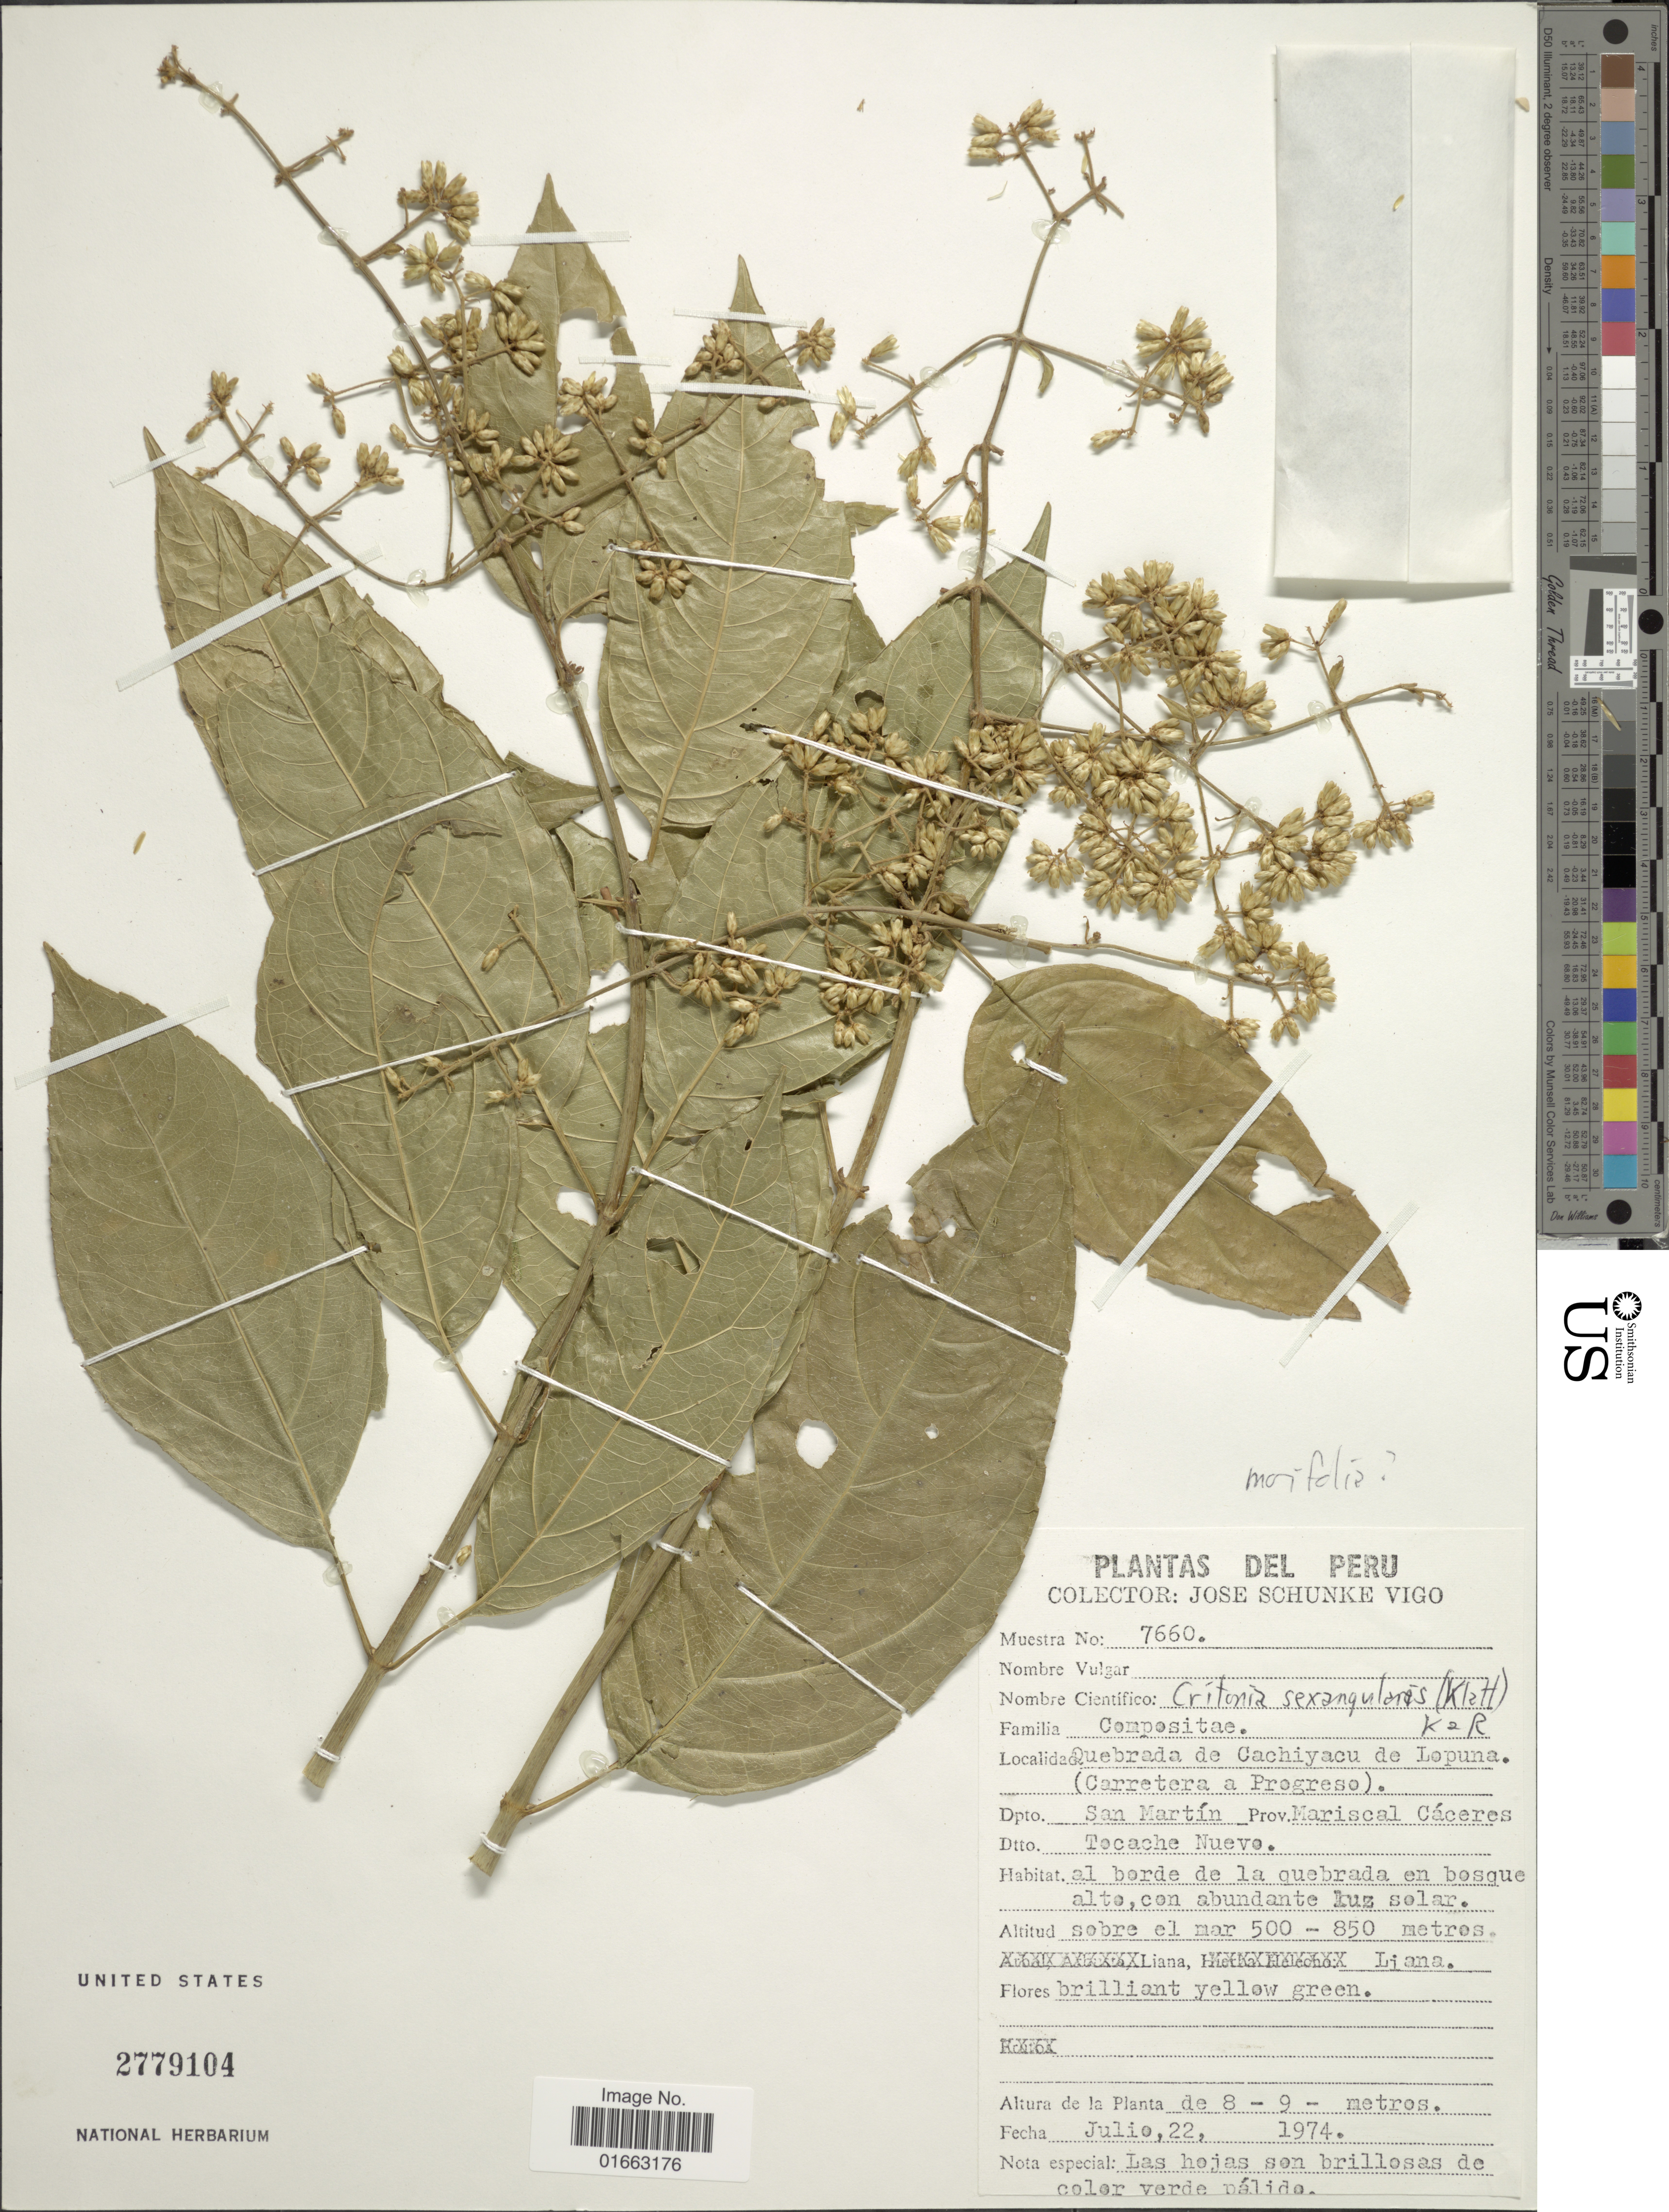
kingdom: Plantae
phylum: Tracheophyta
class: Magnoliopsida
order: Asterales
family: Asteraceae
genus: Critonia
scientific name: Critonia morifolia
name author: (Mill.) R.M. King & H. Rob.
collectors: J. Schunke Vigo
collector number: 7660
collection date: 1974-07-22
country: Peru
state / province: San Martín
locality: Quebrada de Cahiyacu de Lopuna (Carretera a Progreso), Prov. Mariscal Cásceres, Dtto. Tocache Nuevo, al borede de la quebrada en bosque alto, con abundante luz solar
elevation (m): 500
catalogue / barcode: US 2779104